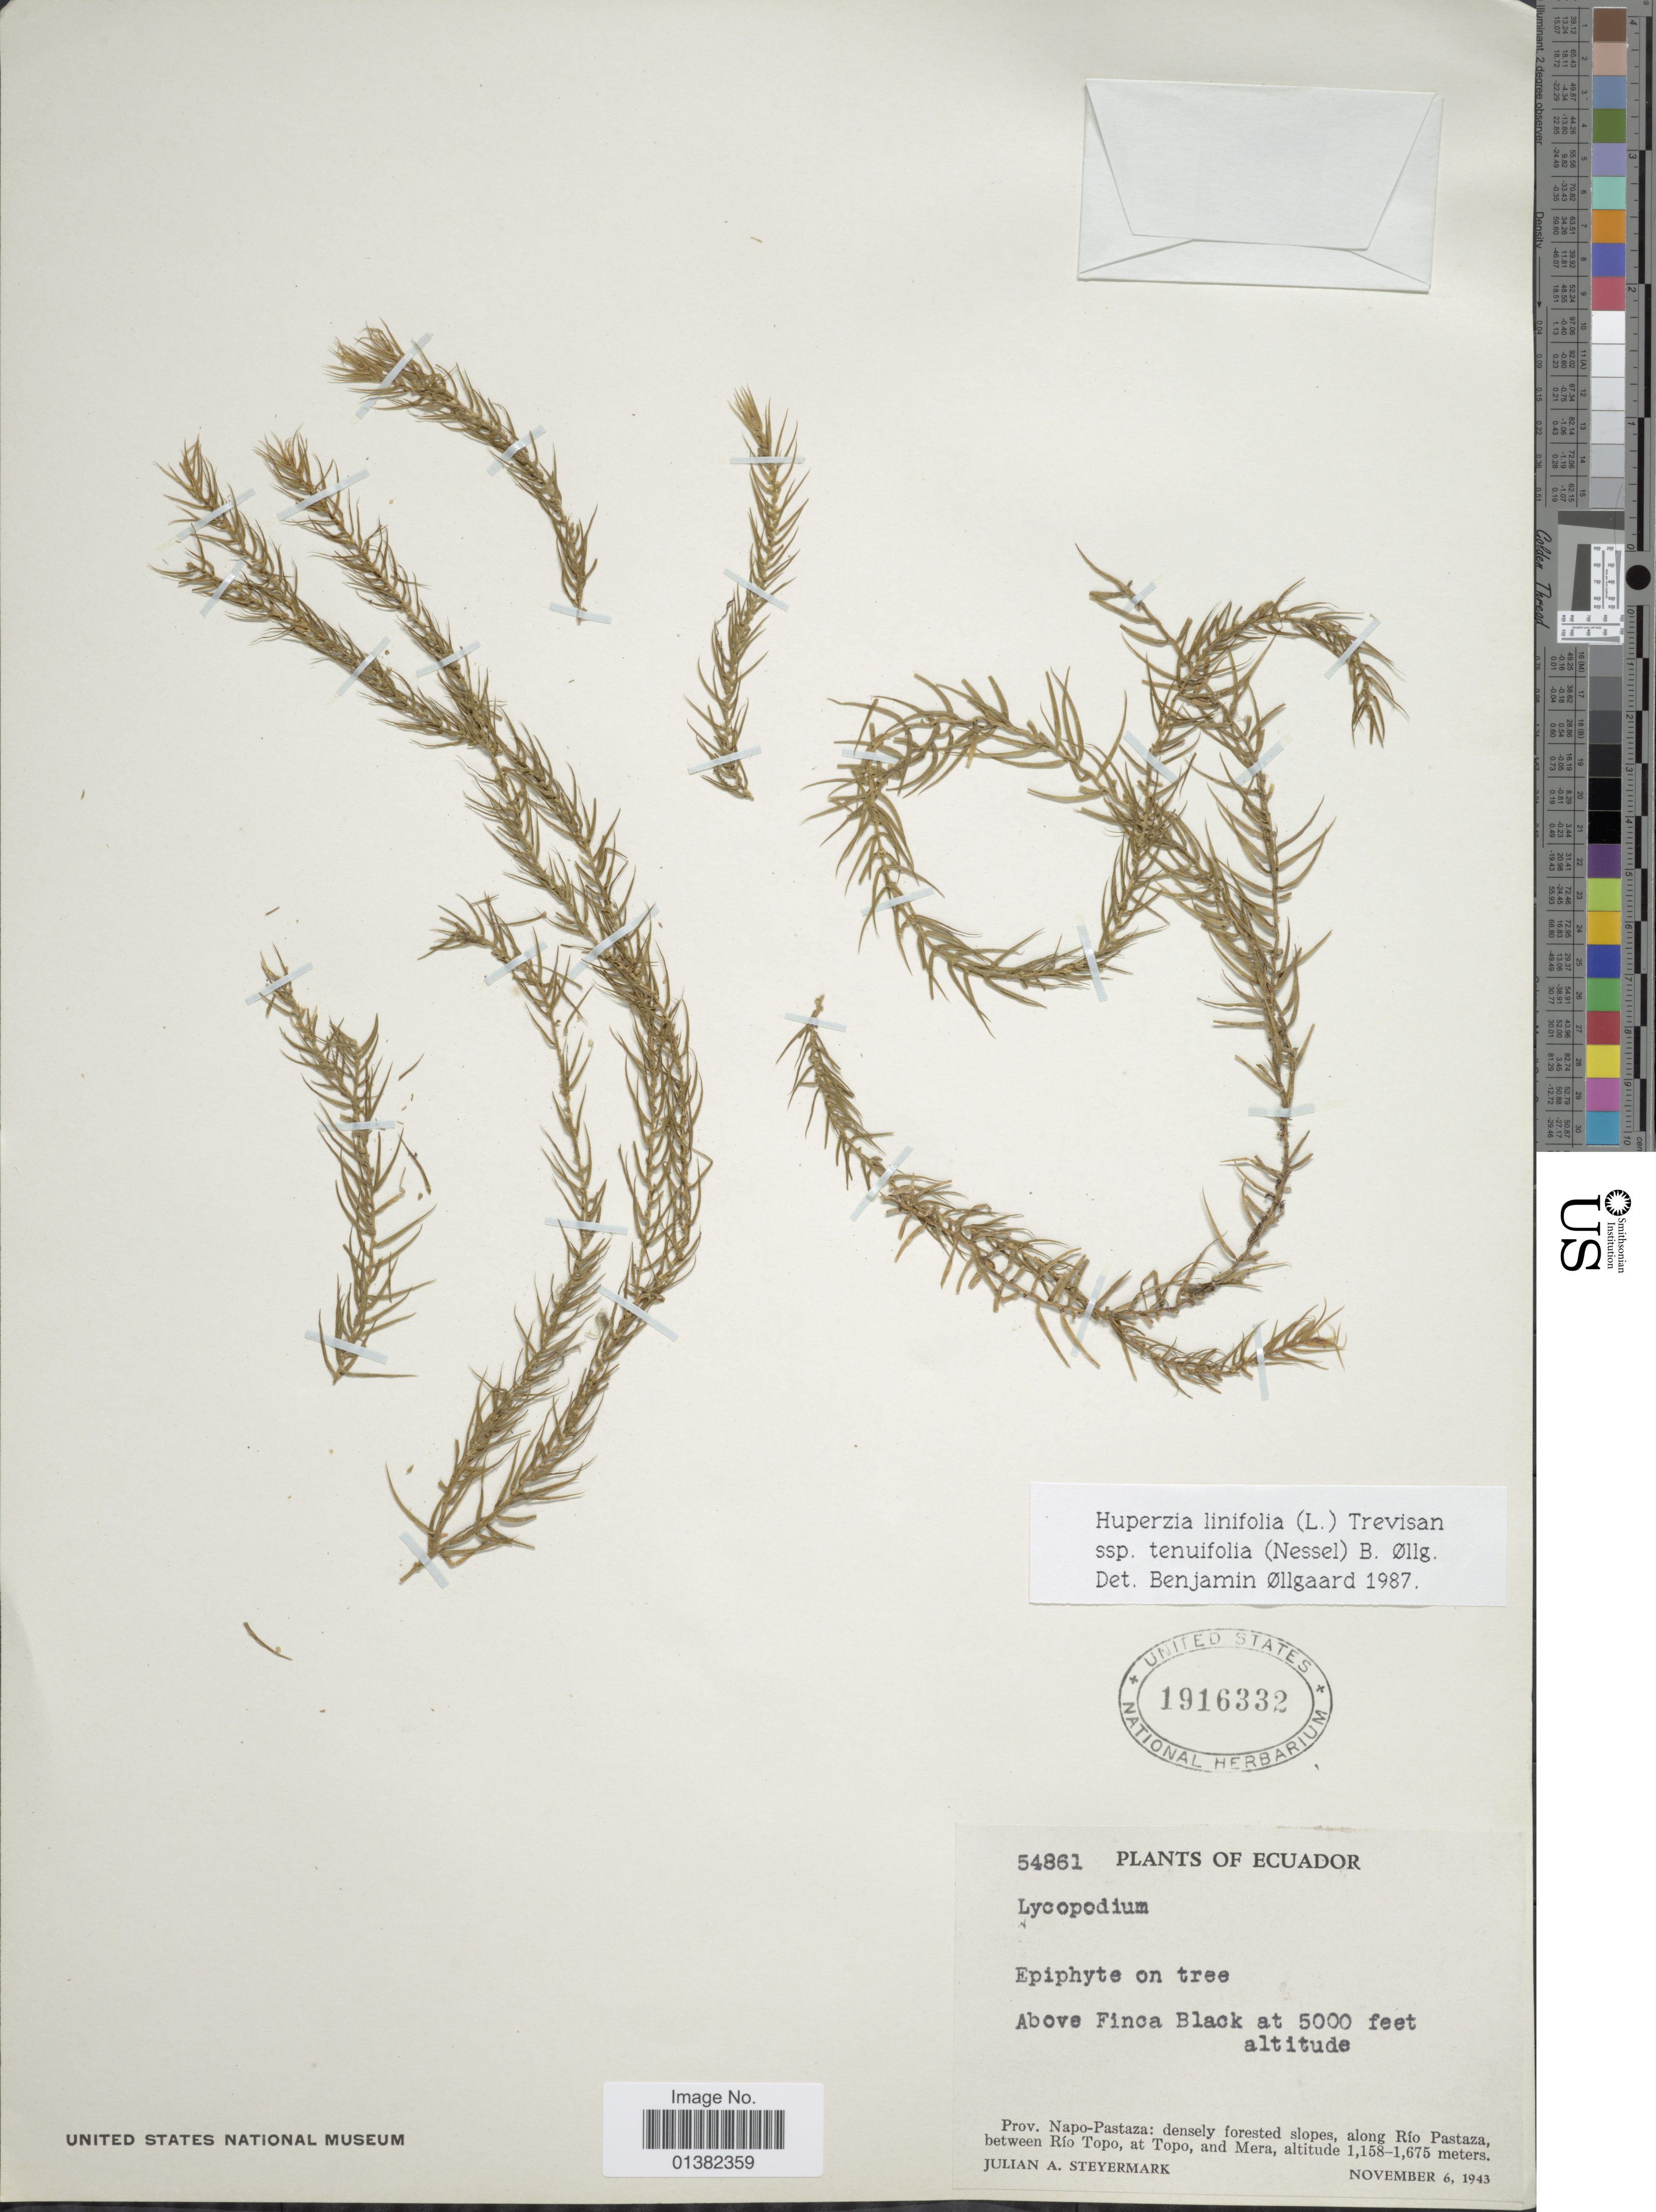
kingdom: Plantae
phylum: Tracheophyta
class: Lycopodiopsida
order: Lycopodiales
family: Lycopodiaceae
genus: Phlegmariurus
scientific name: Phlegmariurus linifolius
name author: (L.) B. Øllg.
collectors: J. Steyermark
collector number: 54861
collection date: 1943-11-06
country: Ecuador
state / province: Napo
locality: Above Finca Black, Prov. Napo-Pastaza: densely forested slopes, along Río Pastaza, between Río Topo, at Topo, and Mera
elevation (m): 1158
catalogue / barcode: US 1916332